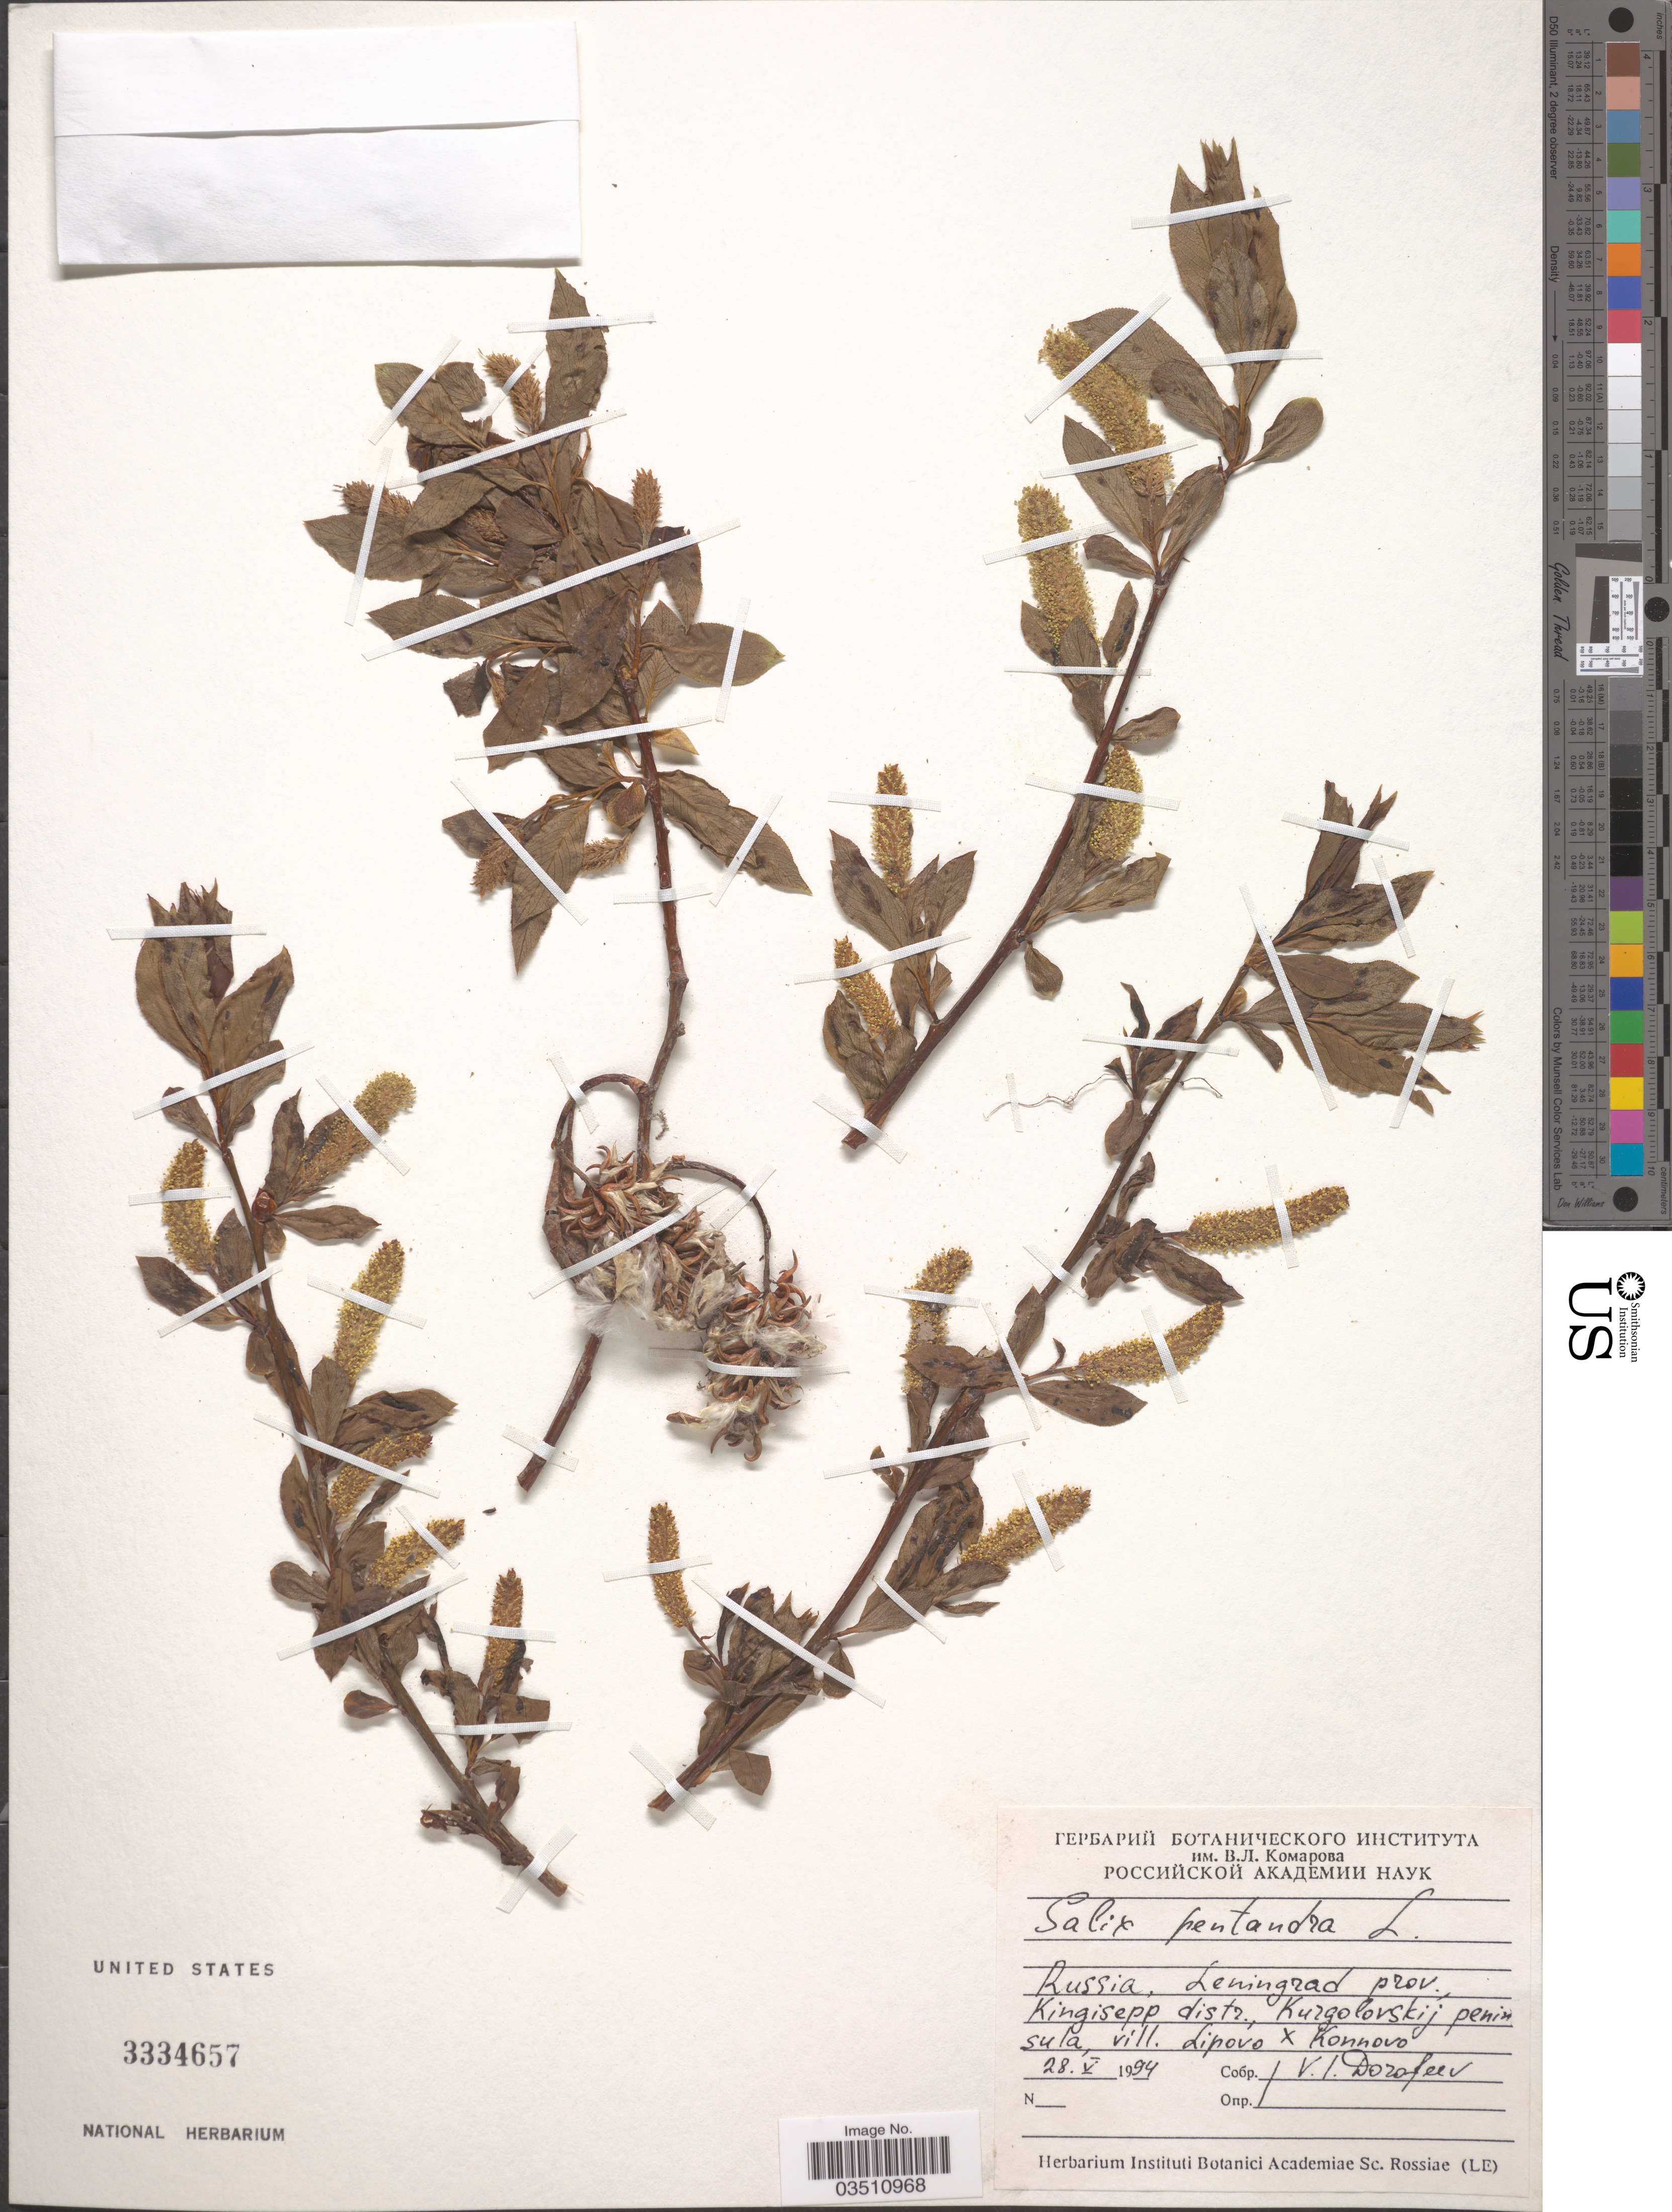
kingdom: Plantae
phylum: Tracheophyta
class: Magnoliopsida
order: Malpighiales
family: Salicaceae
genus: Salix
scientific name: Salix pentandra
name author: L.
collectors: V. Dorofeev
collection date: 1994-05-28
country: Russian Federation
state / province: Leningrad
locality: Kingisepp distr., Kurgolovskij, peninsula, vill. Lipovo and Konnovo.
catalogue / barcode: US 3334657